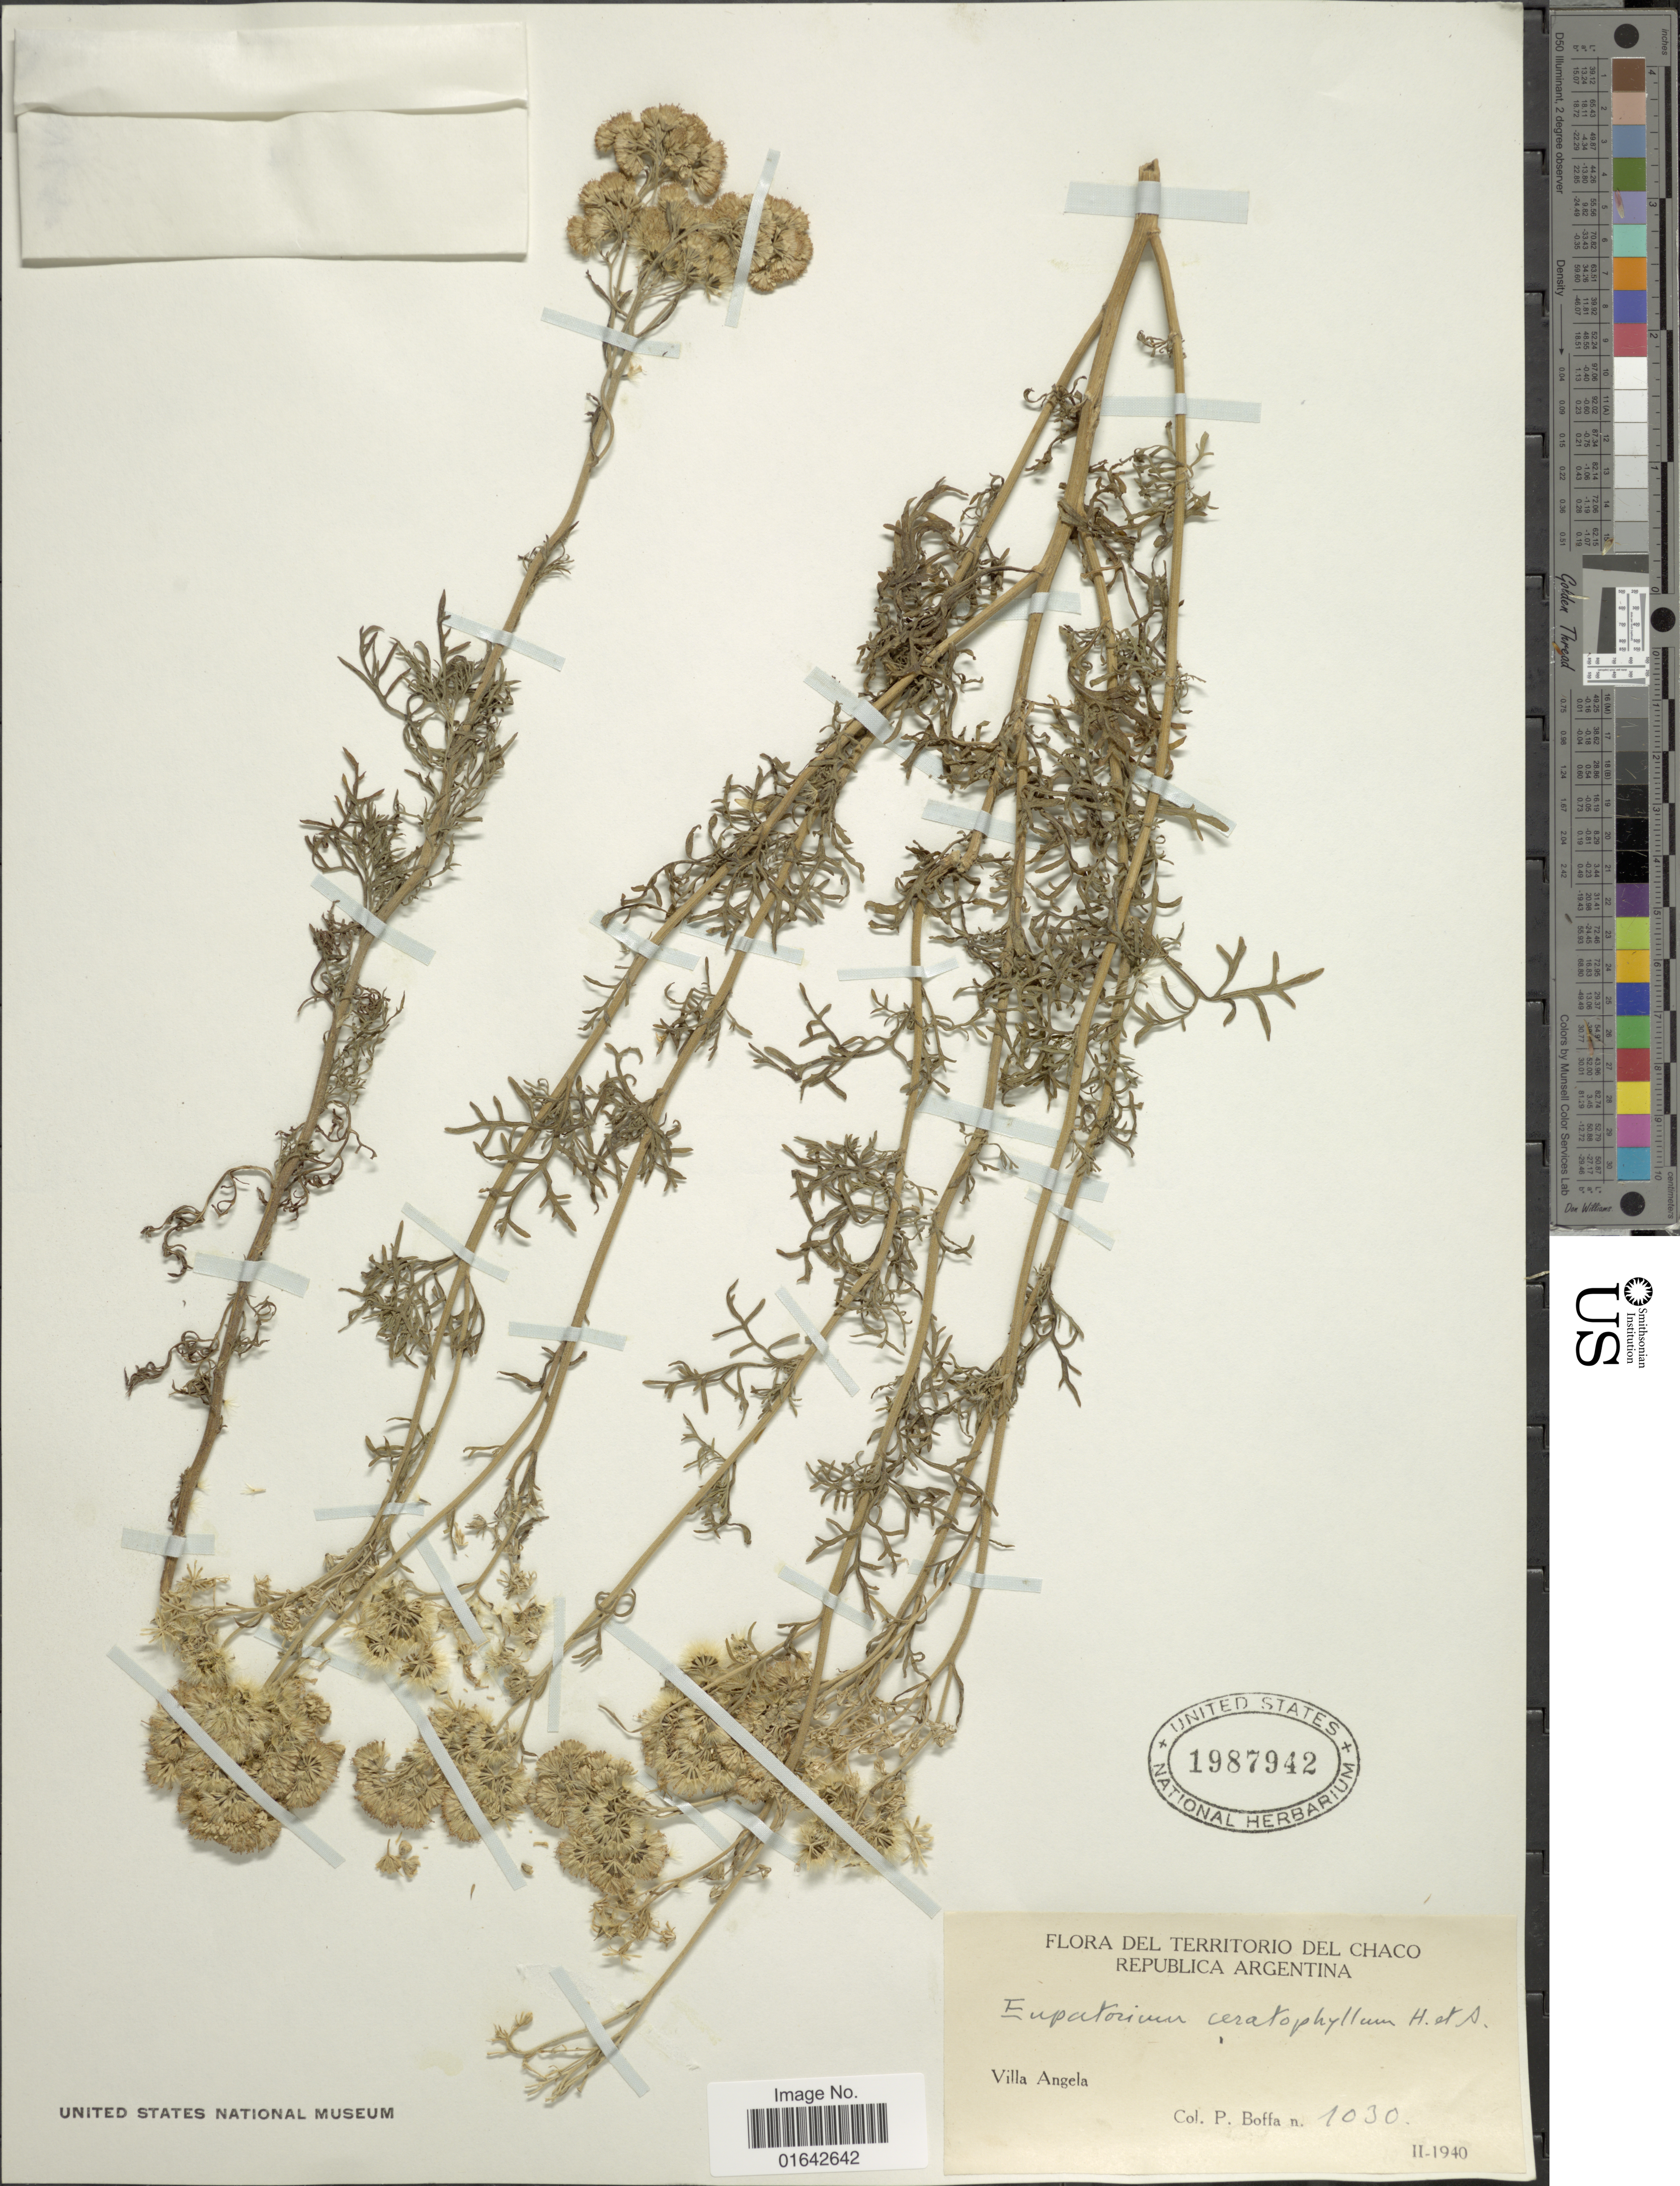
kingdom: Plantae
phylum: Tracheophyta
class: Magnoliopsida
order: Asterales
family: Asteraceae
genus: Gyptis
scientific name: Gyptis pinnatifida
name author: Cass.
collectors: P. Boffa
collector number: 1030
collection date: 1940-02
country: Argentina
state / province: Chaco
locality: Territorio Del Chaco, Republica Argentina, Villa Angela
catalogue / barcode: US 1987942